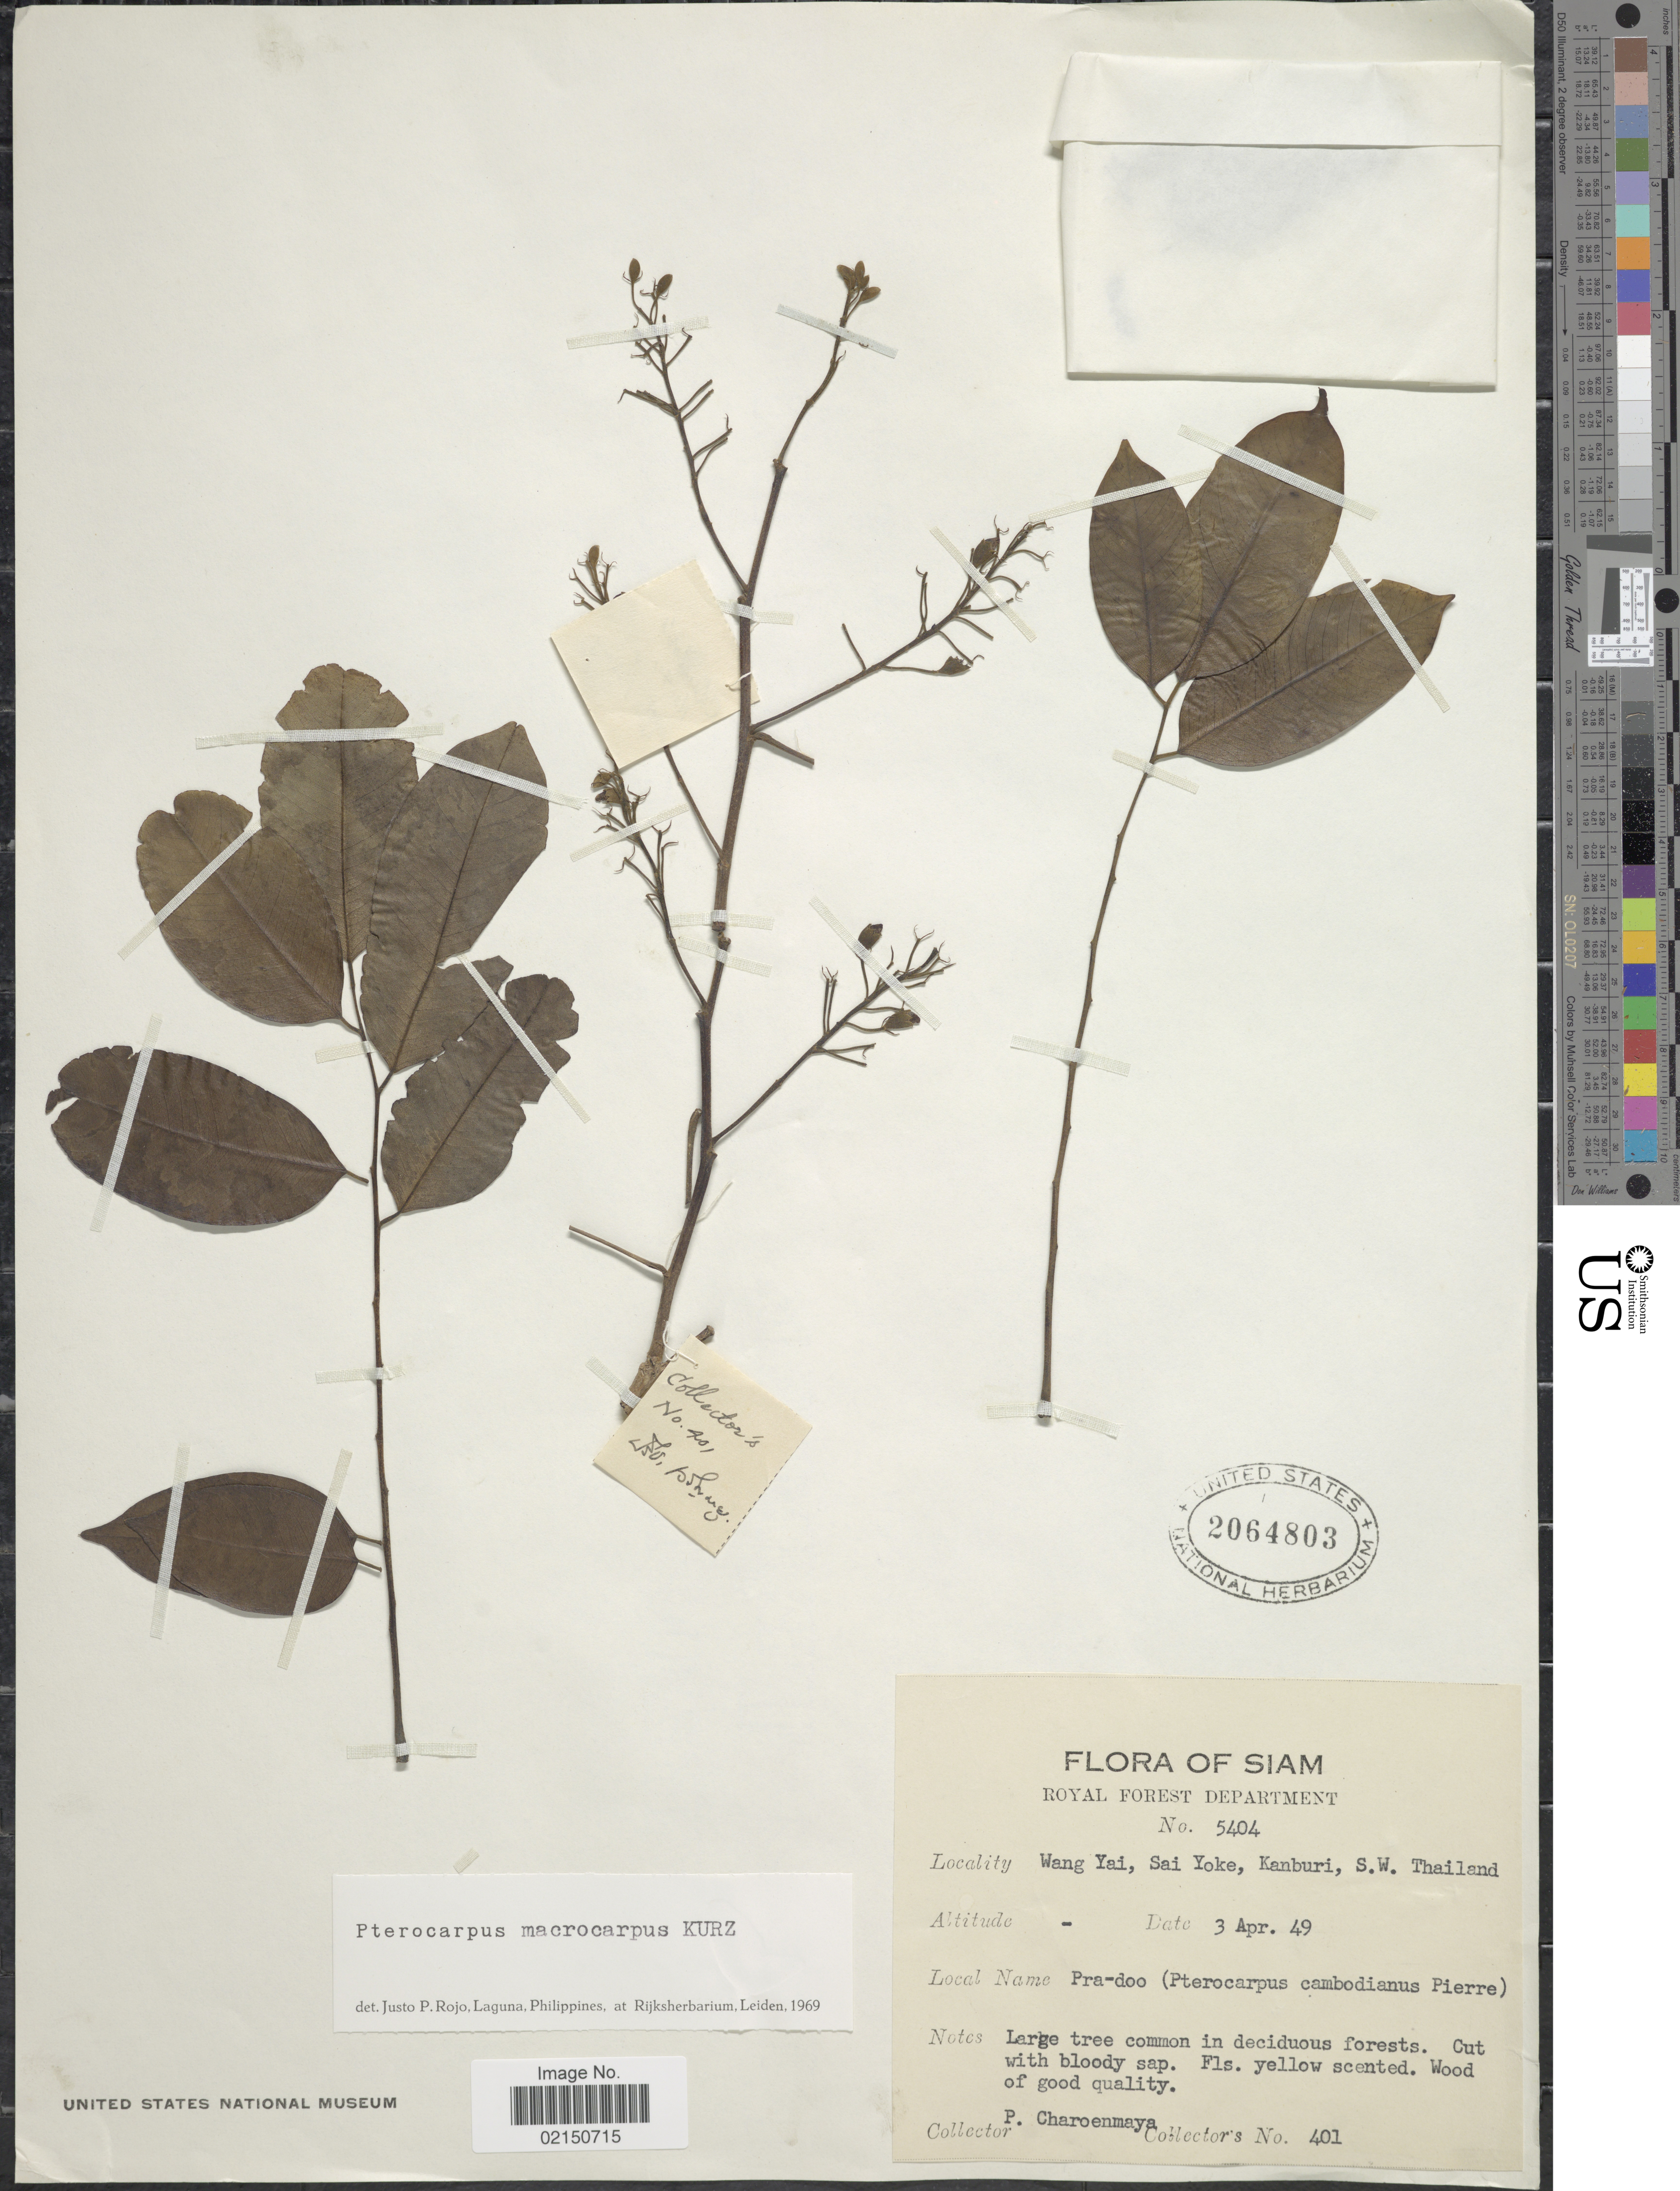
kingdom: Plantae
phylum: Tracheophyta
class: Magnoliopsida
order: Fabales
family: Fabaceae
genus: Pterocarpus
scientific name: Pterocarpus macrocarpus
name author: Kurz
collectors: P. Charoenmaya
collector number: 401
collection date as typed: Transcribed d/m/y: 3/4/49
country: Thailand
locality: Wang yai, Sai Yoke, Kanburi, S.W. Thailand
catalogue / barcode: US 2064803